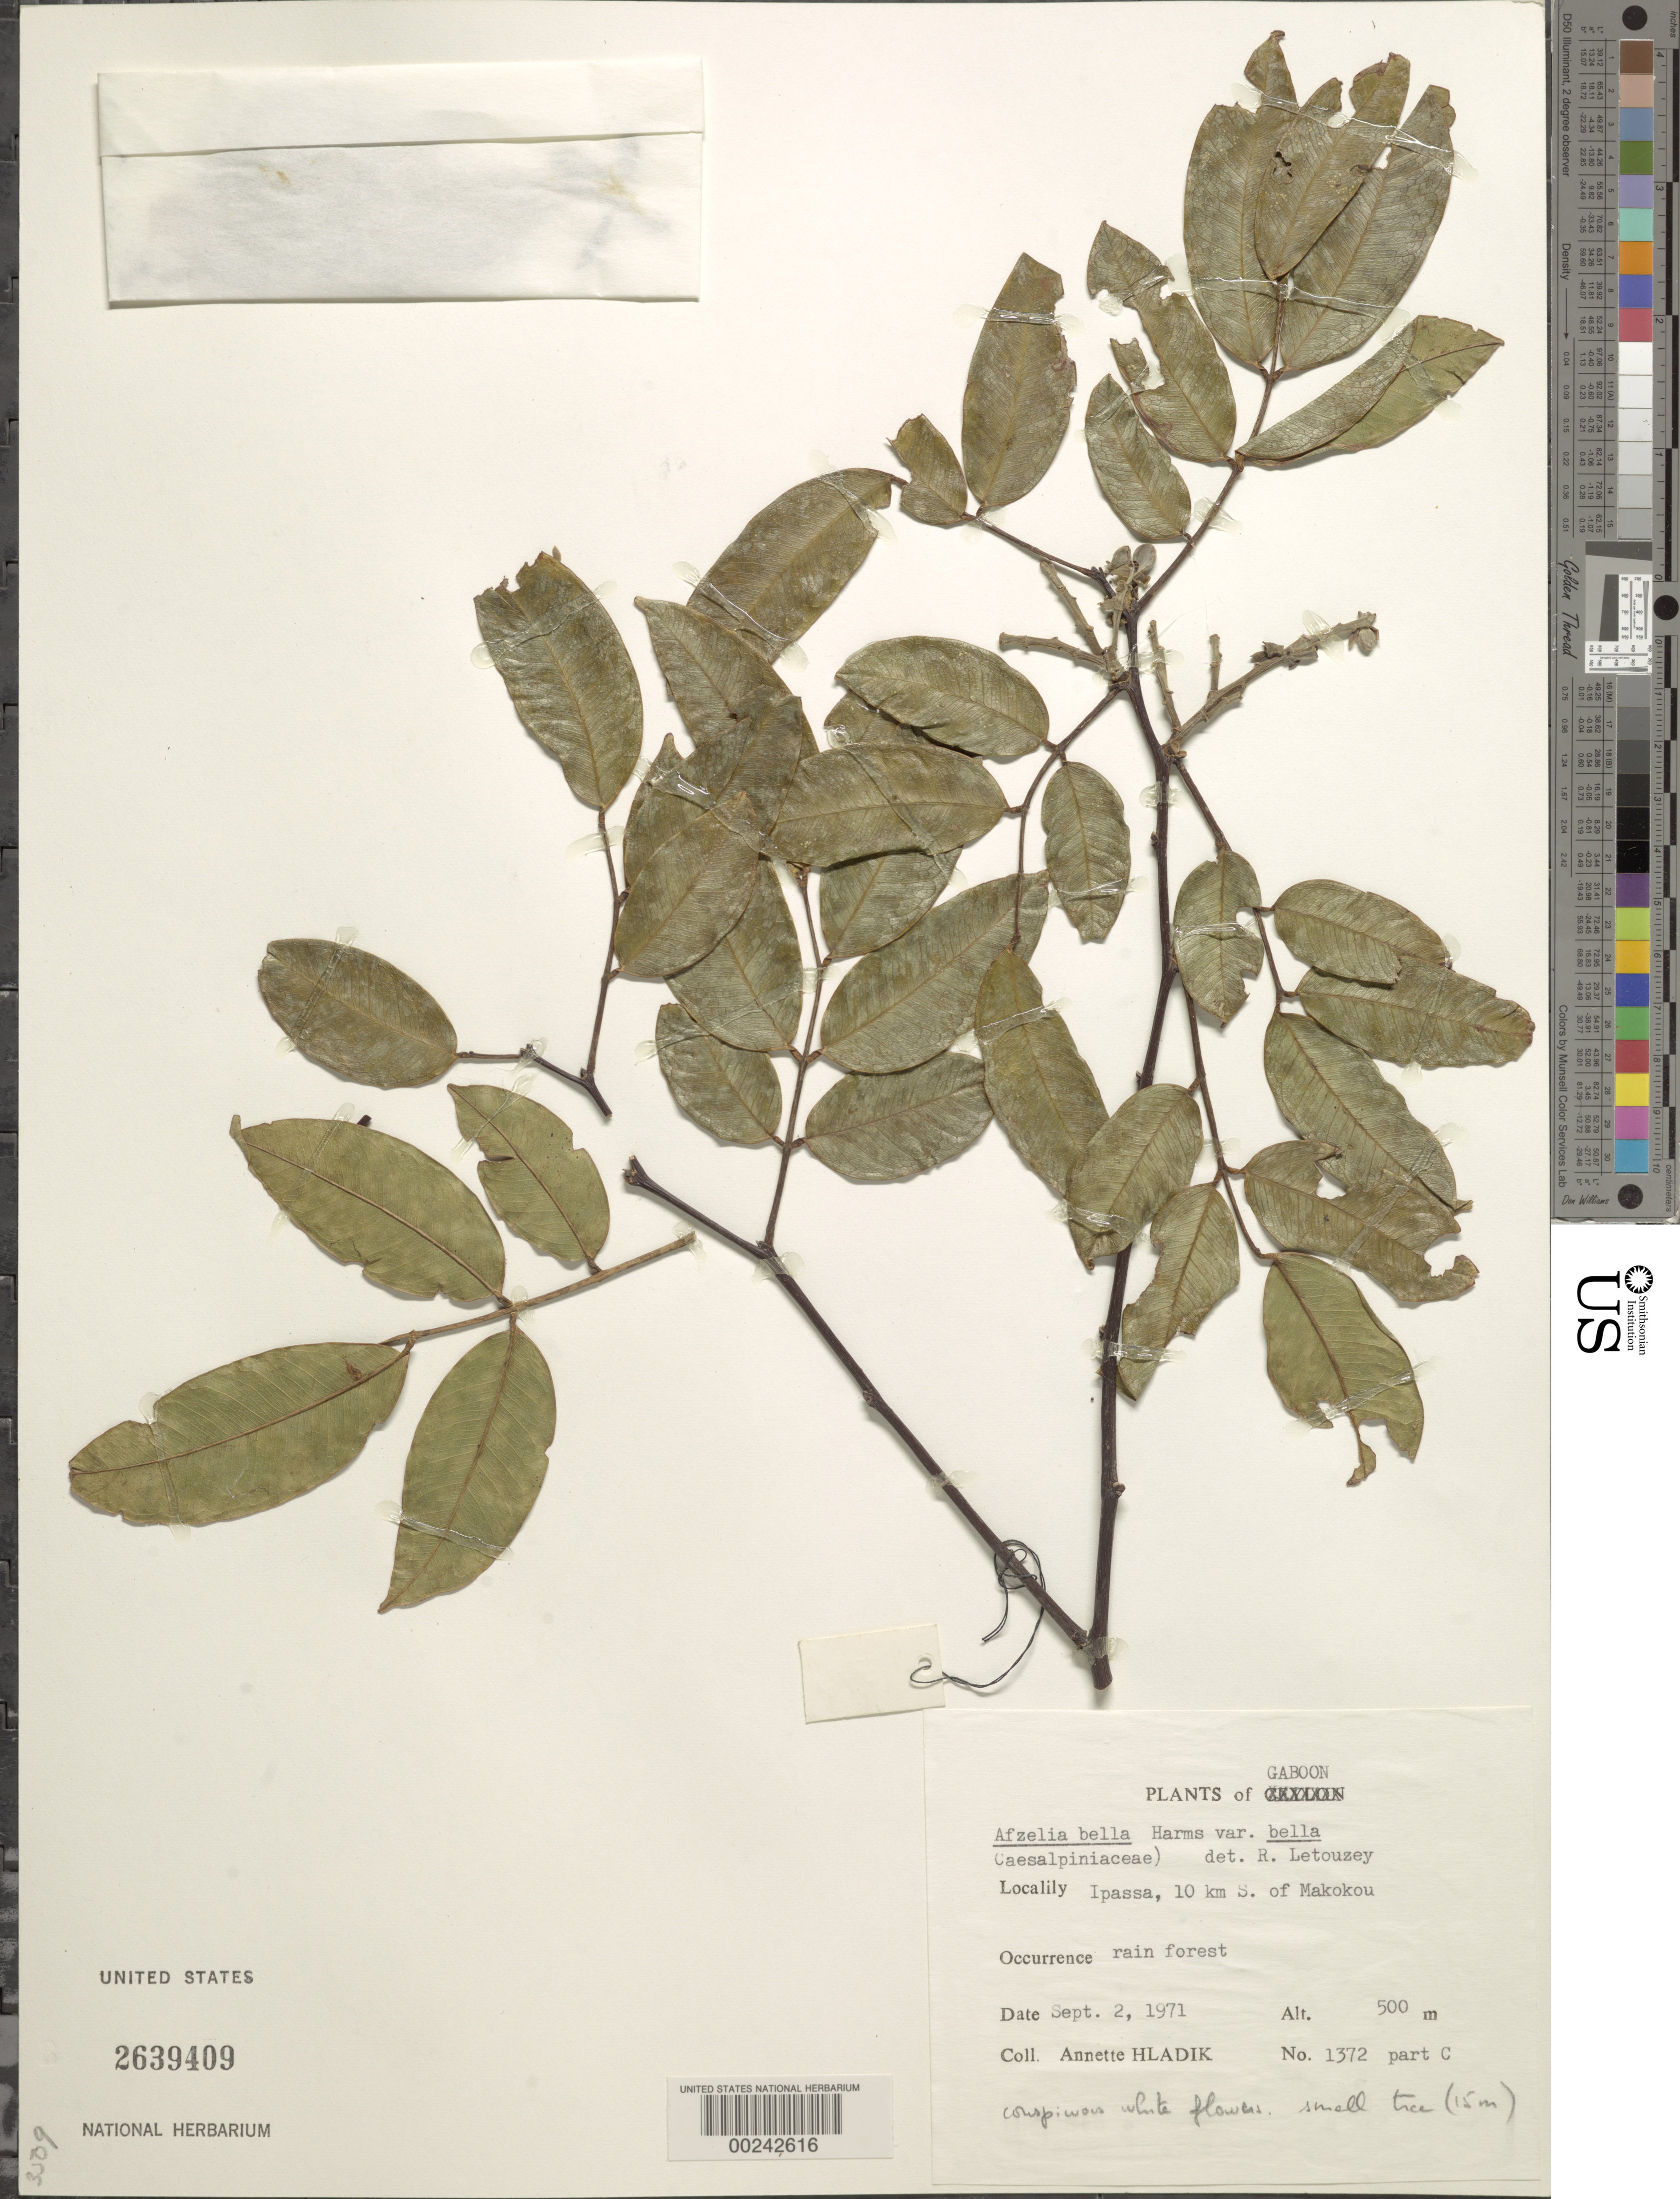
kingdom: Plantae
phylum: Tracheophyta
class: Magnoliopsida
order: Fabales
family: Fabaceae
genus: Afzelia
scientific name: Afzelia bella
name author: Harms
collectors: A. Hladik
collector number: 1372 Part C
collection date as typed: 02 Sep 1971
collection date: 1971-09-02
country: Gabon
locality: Ipassa, 10 km S of Makokou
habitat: Rain forest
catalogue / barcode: US 2639409